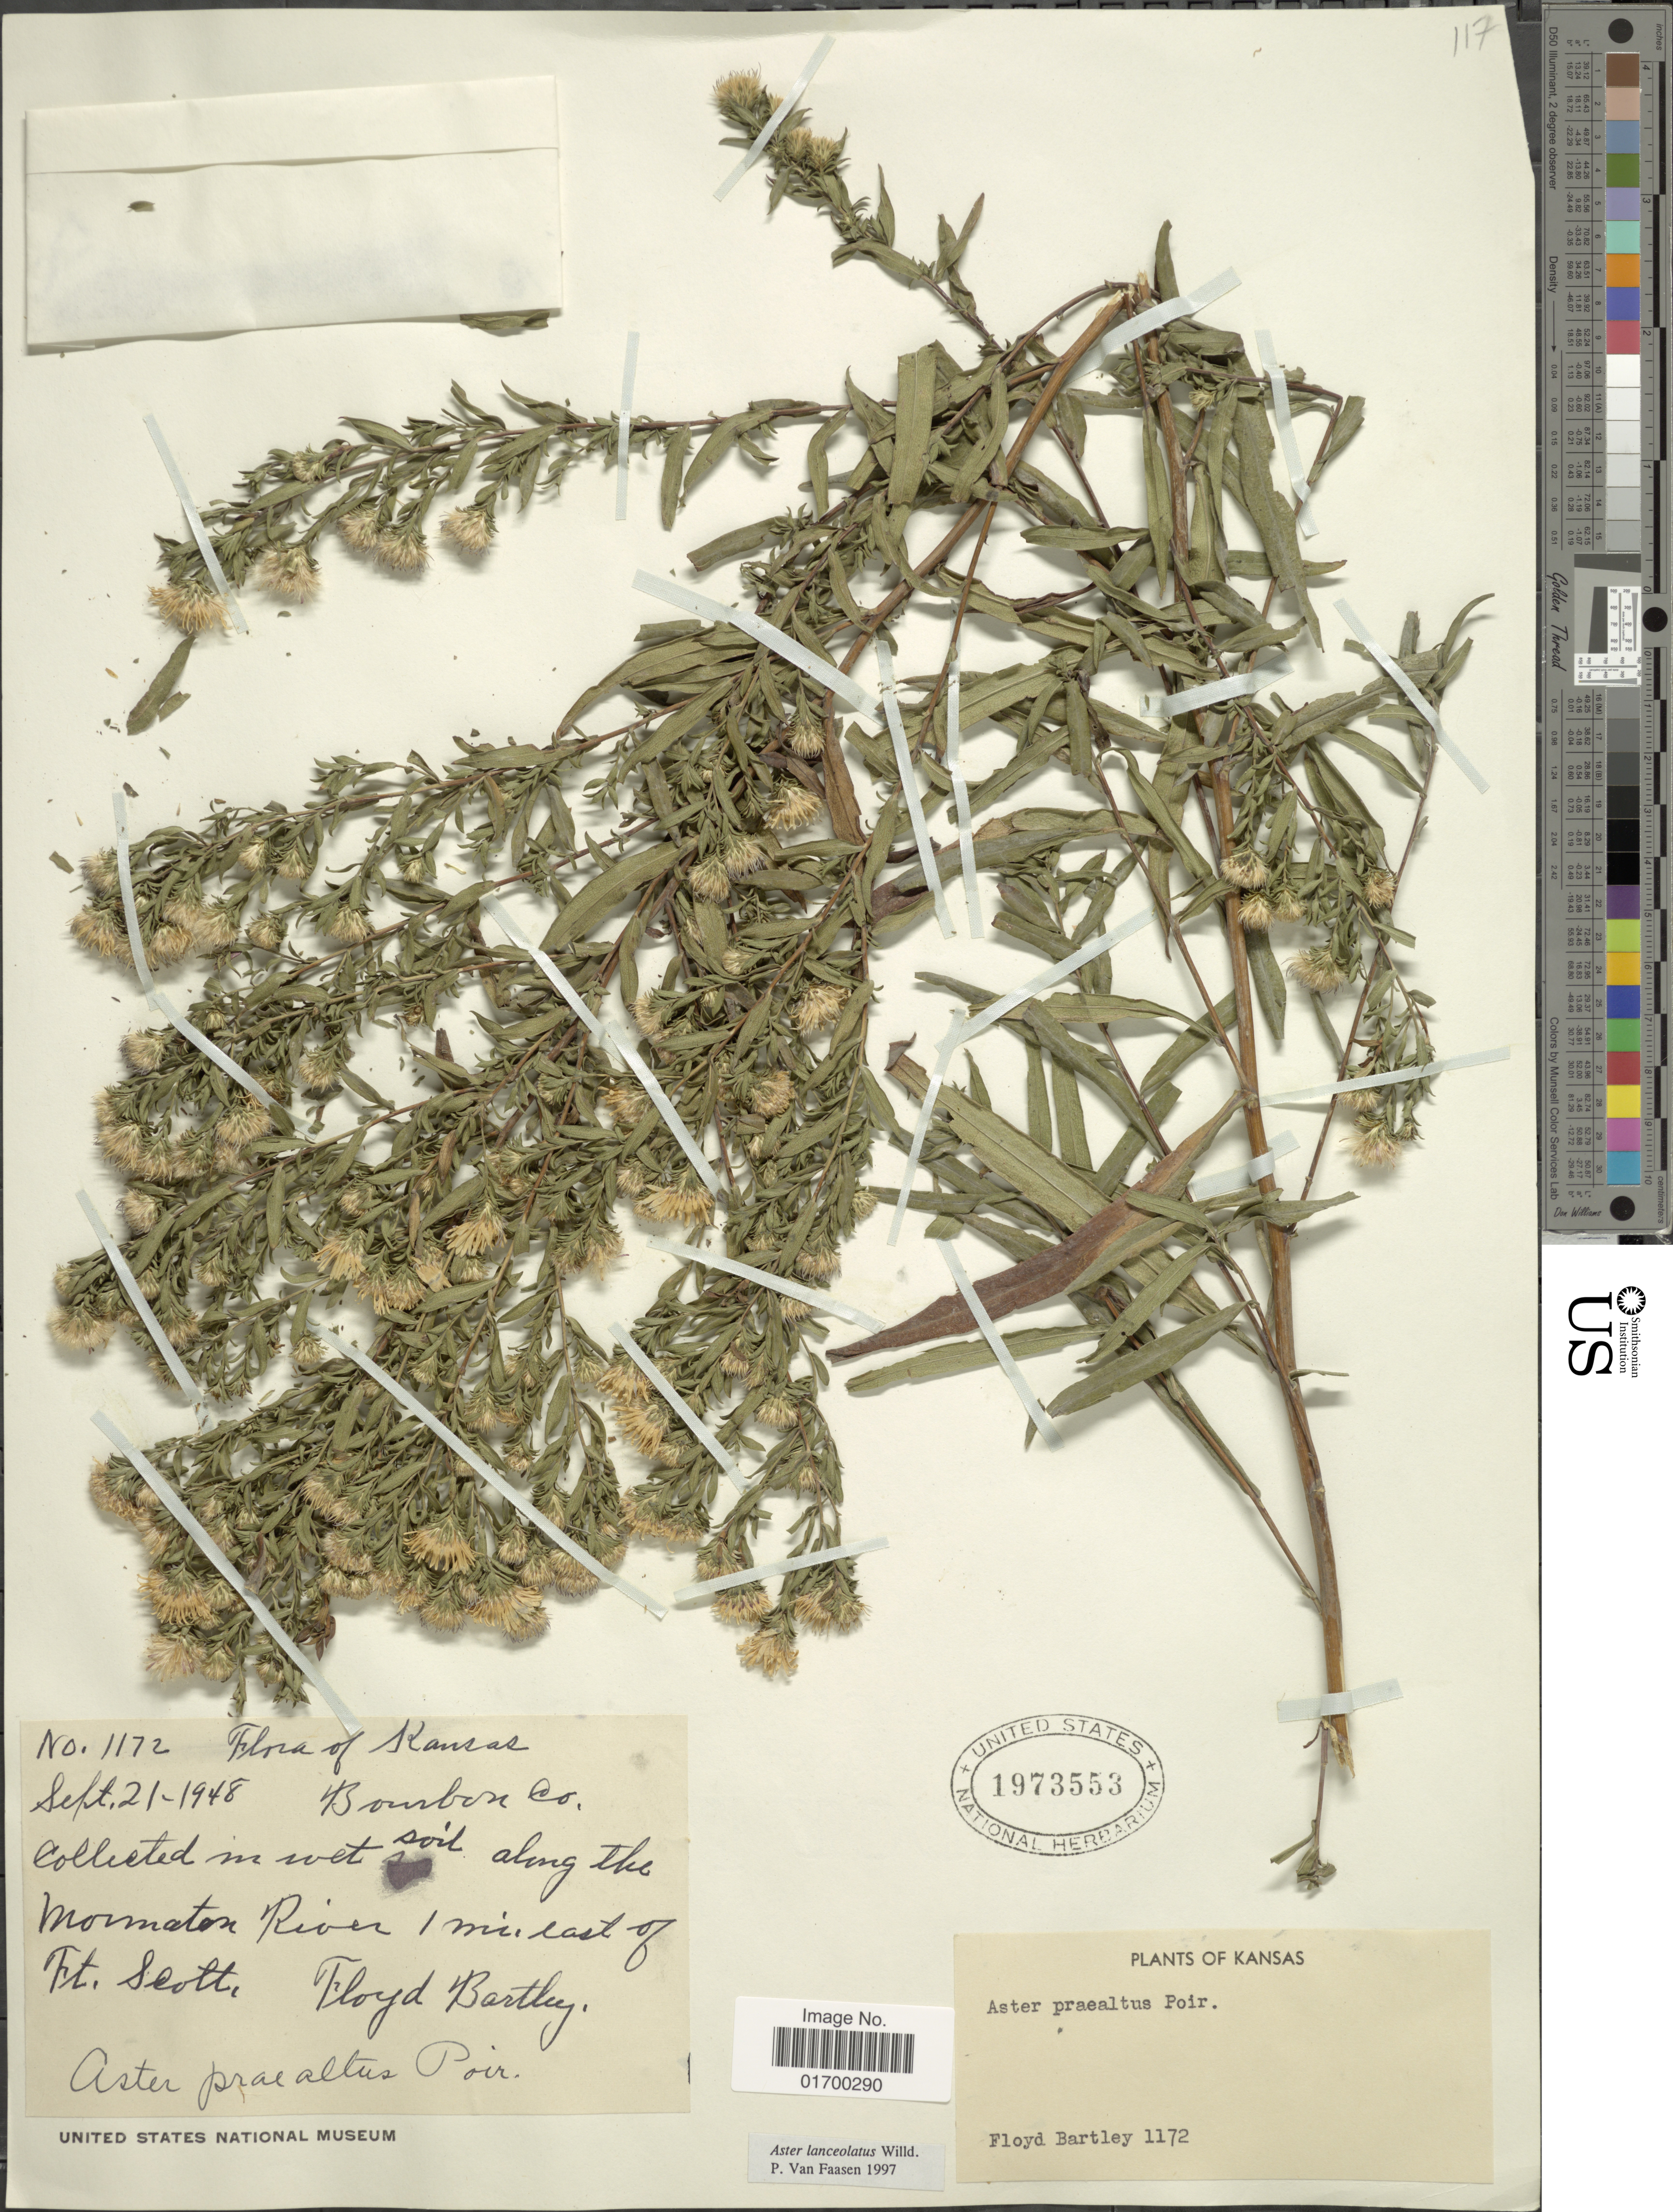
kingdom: Plantae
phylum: Tracheophyta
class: Magnoliopsida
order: Asterales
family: Asteraceae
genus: Symphyotrichum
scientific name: Symphyotrichum lanceolatum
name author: (Willd.) G.L. Nesom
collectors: F. Bartley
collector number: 1172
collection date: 1948-09-21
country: United States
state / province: Kansas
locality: In wet soil along the Marmaton River 1 mi. east of Ft. Scott.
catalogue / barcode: US 1973553